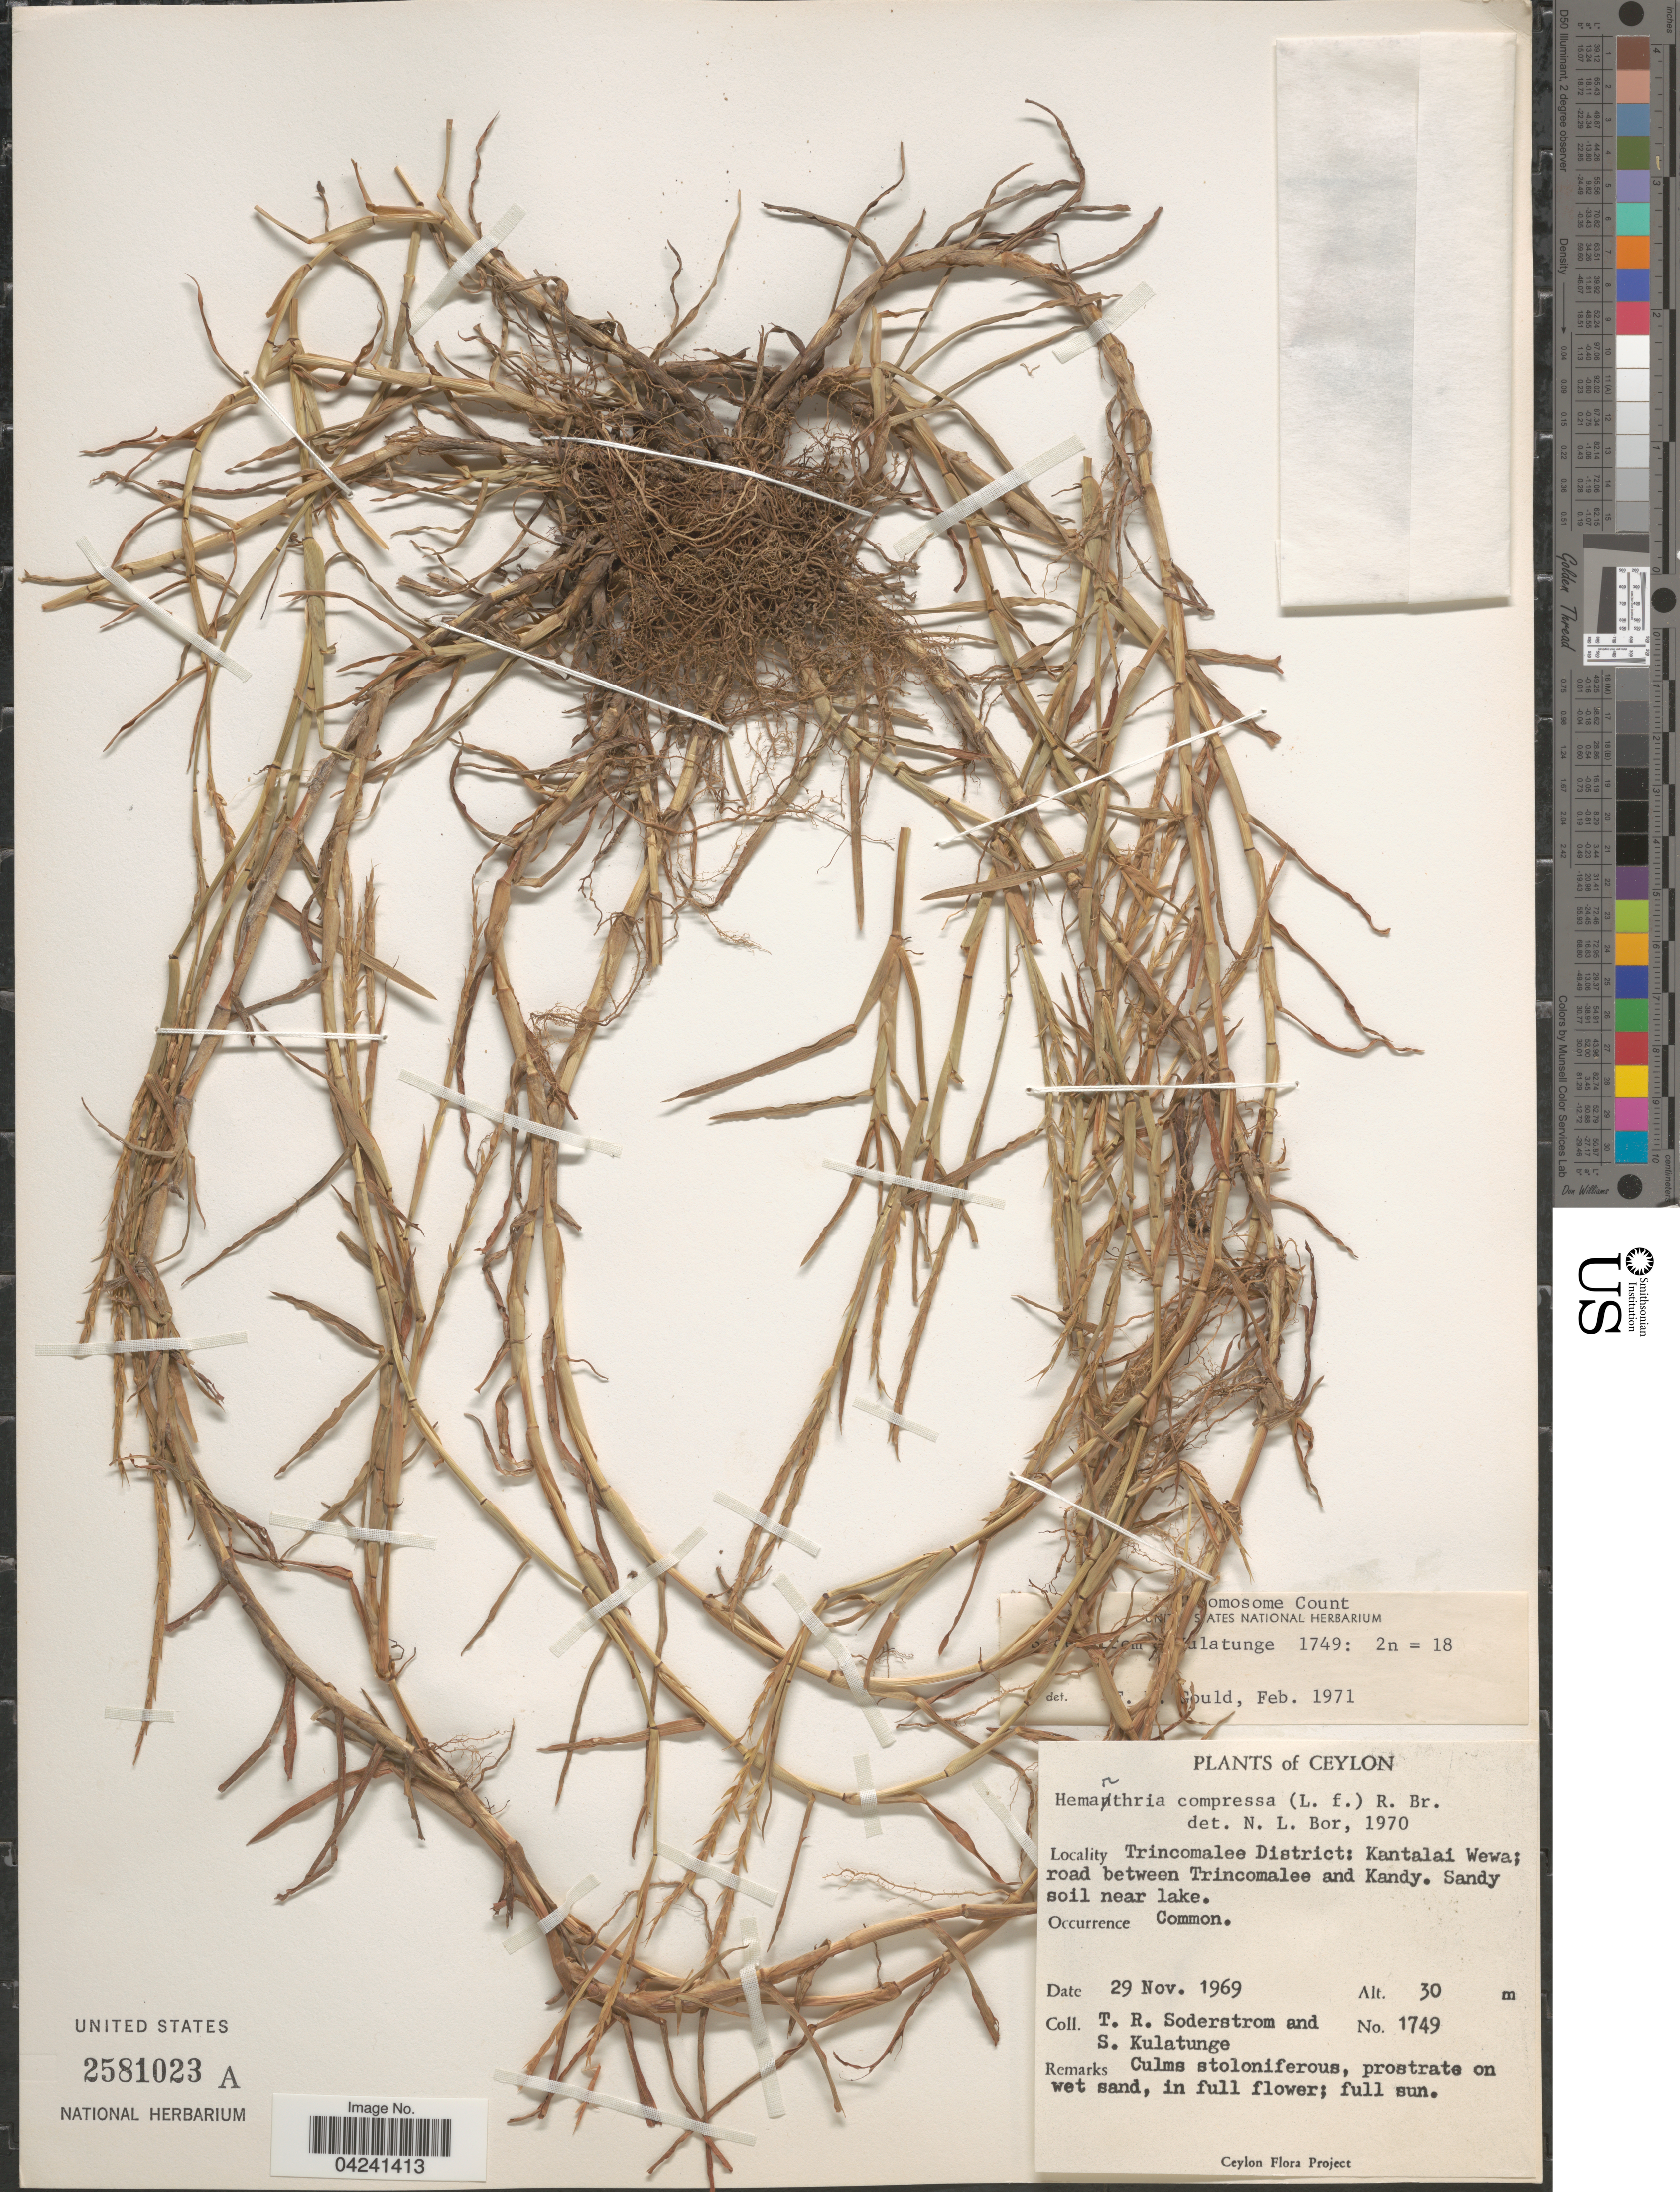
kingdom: Plantae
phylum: Tracheophyta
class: Liliopsida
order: Poales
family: Poaceae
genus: Hemarthria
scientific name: Hemarthria compressa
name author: (L.) R. Br.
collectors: T. R. Soderstrom & S. Kulatunge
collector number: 1749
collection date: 1969-11-29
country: Sri Lanka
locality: Ceylon. Trincomalee District: Kantalai Wewa; road between Trincomalee and Kandy.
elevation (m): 30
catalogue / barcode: US 2581023A